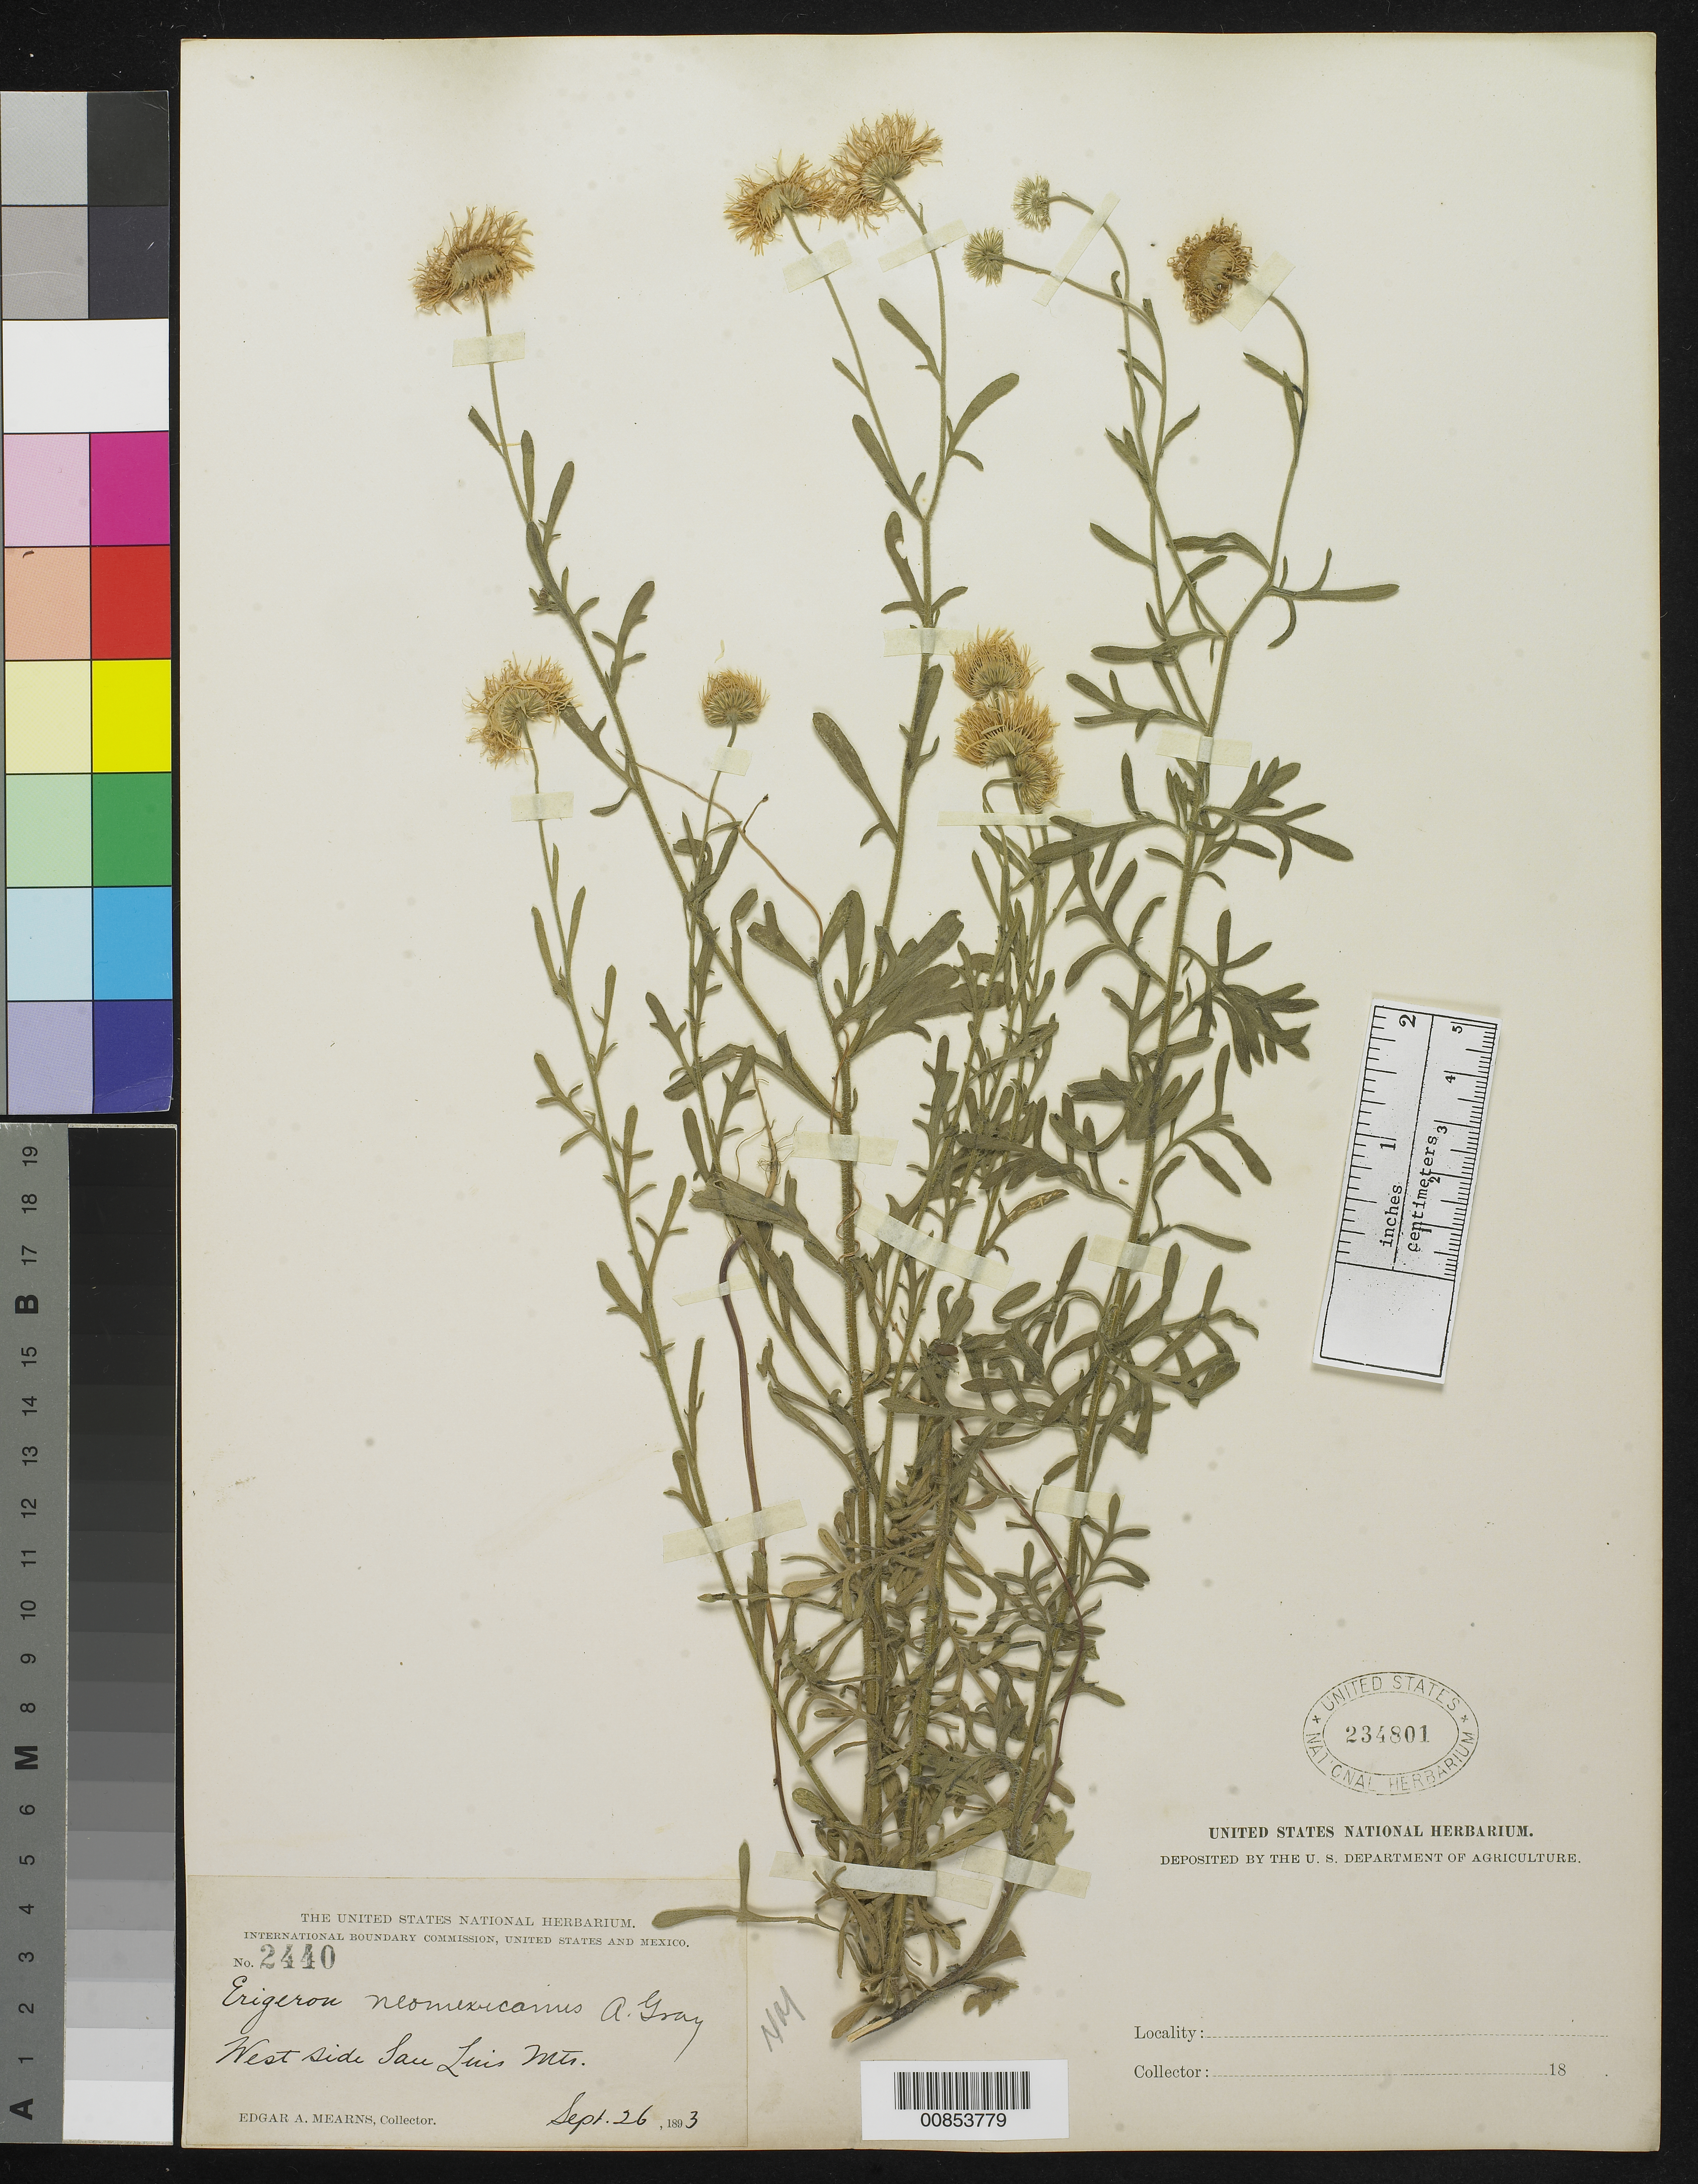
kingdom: Plantae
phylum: Tracheophyta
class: Magnoliopsida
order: Asterales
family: Asteraceae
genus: Erigeron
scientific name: Erigeron neomexicanus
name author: A. Gray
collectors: E. A. Mearns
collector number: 2440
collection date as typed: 26 Sep 1893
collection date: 1893-09-26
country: United States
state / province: Arizona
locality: West side of San Luis Mts.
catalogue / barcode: US 234801